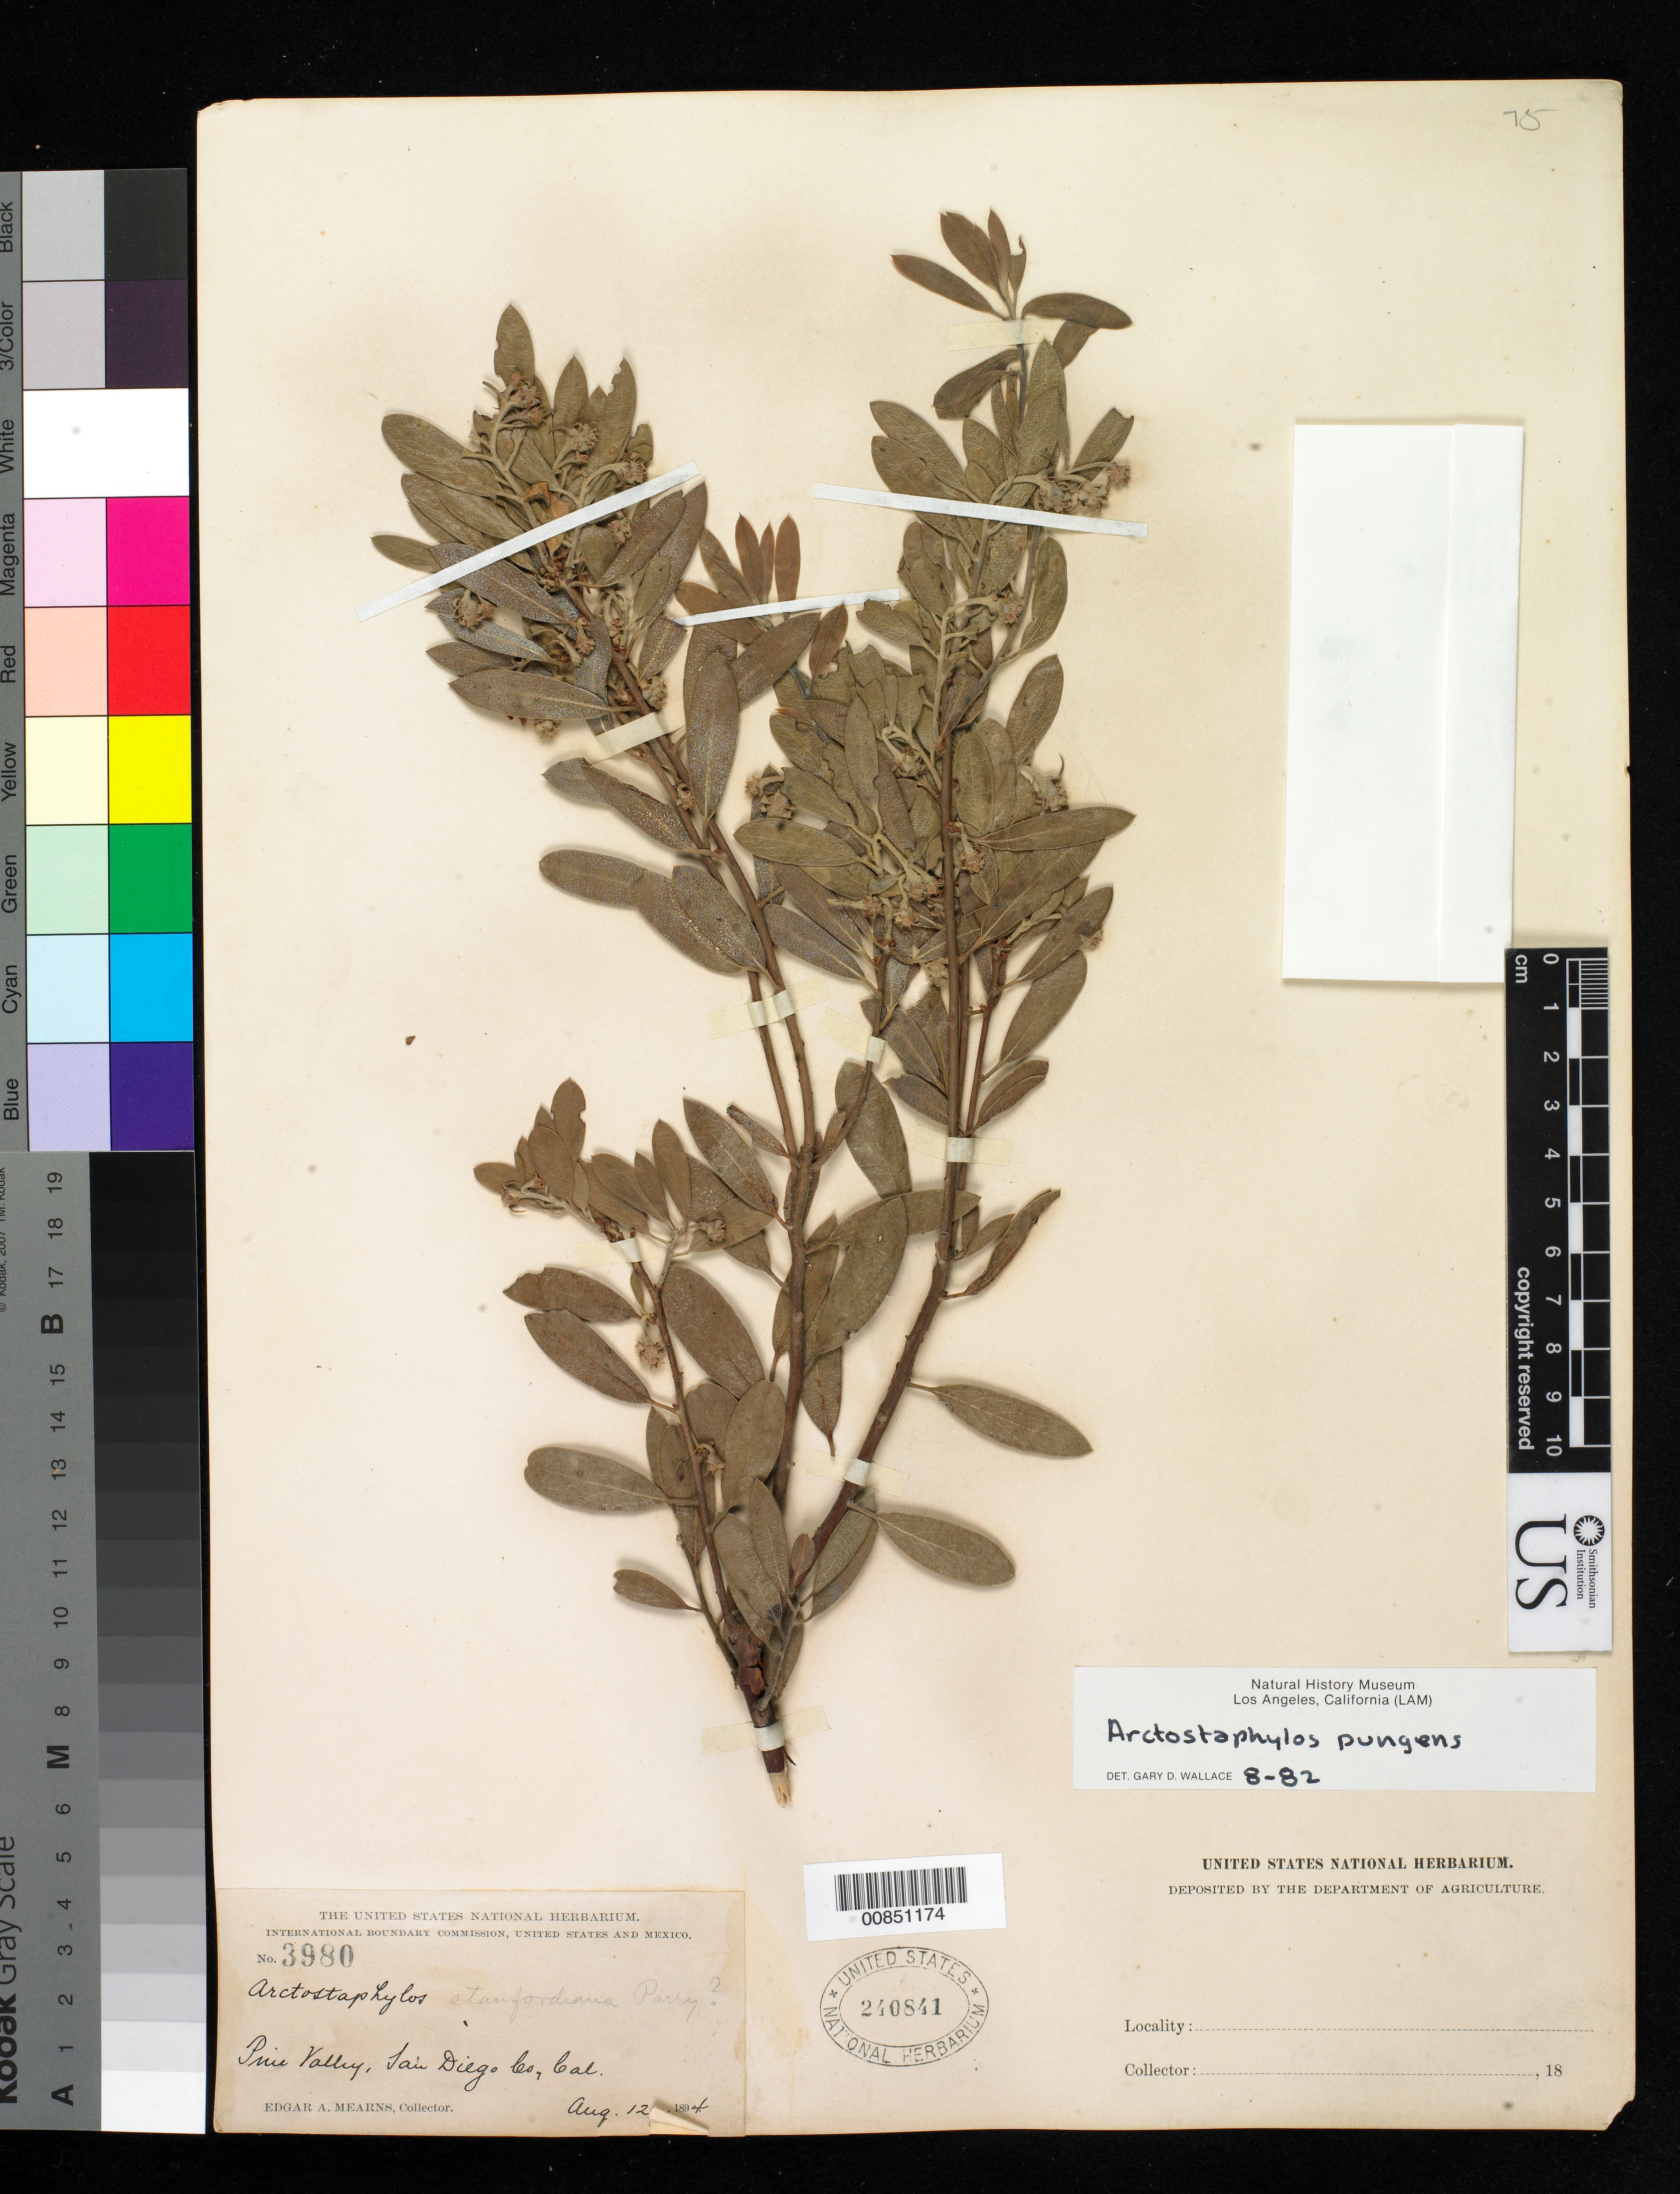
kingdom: Plantae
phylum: Tracheophyta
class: Magnoliopsida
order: Ericales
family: Ericaceae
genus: Arctostaphylos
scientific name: Arctostaphylos pungens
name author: Kunth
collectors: E. A. Mearns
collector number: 3980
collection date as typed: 12 Aug 1894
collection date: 1894-08-12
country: United States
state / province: California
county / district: San Diego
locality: Pine Valley, San Diego County, California.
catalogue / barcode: US 240841